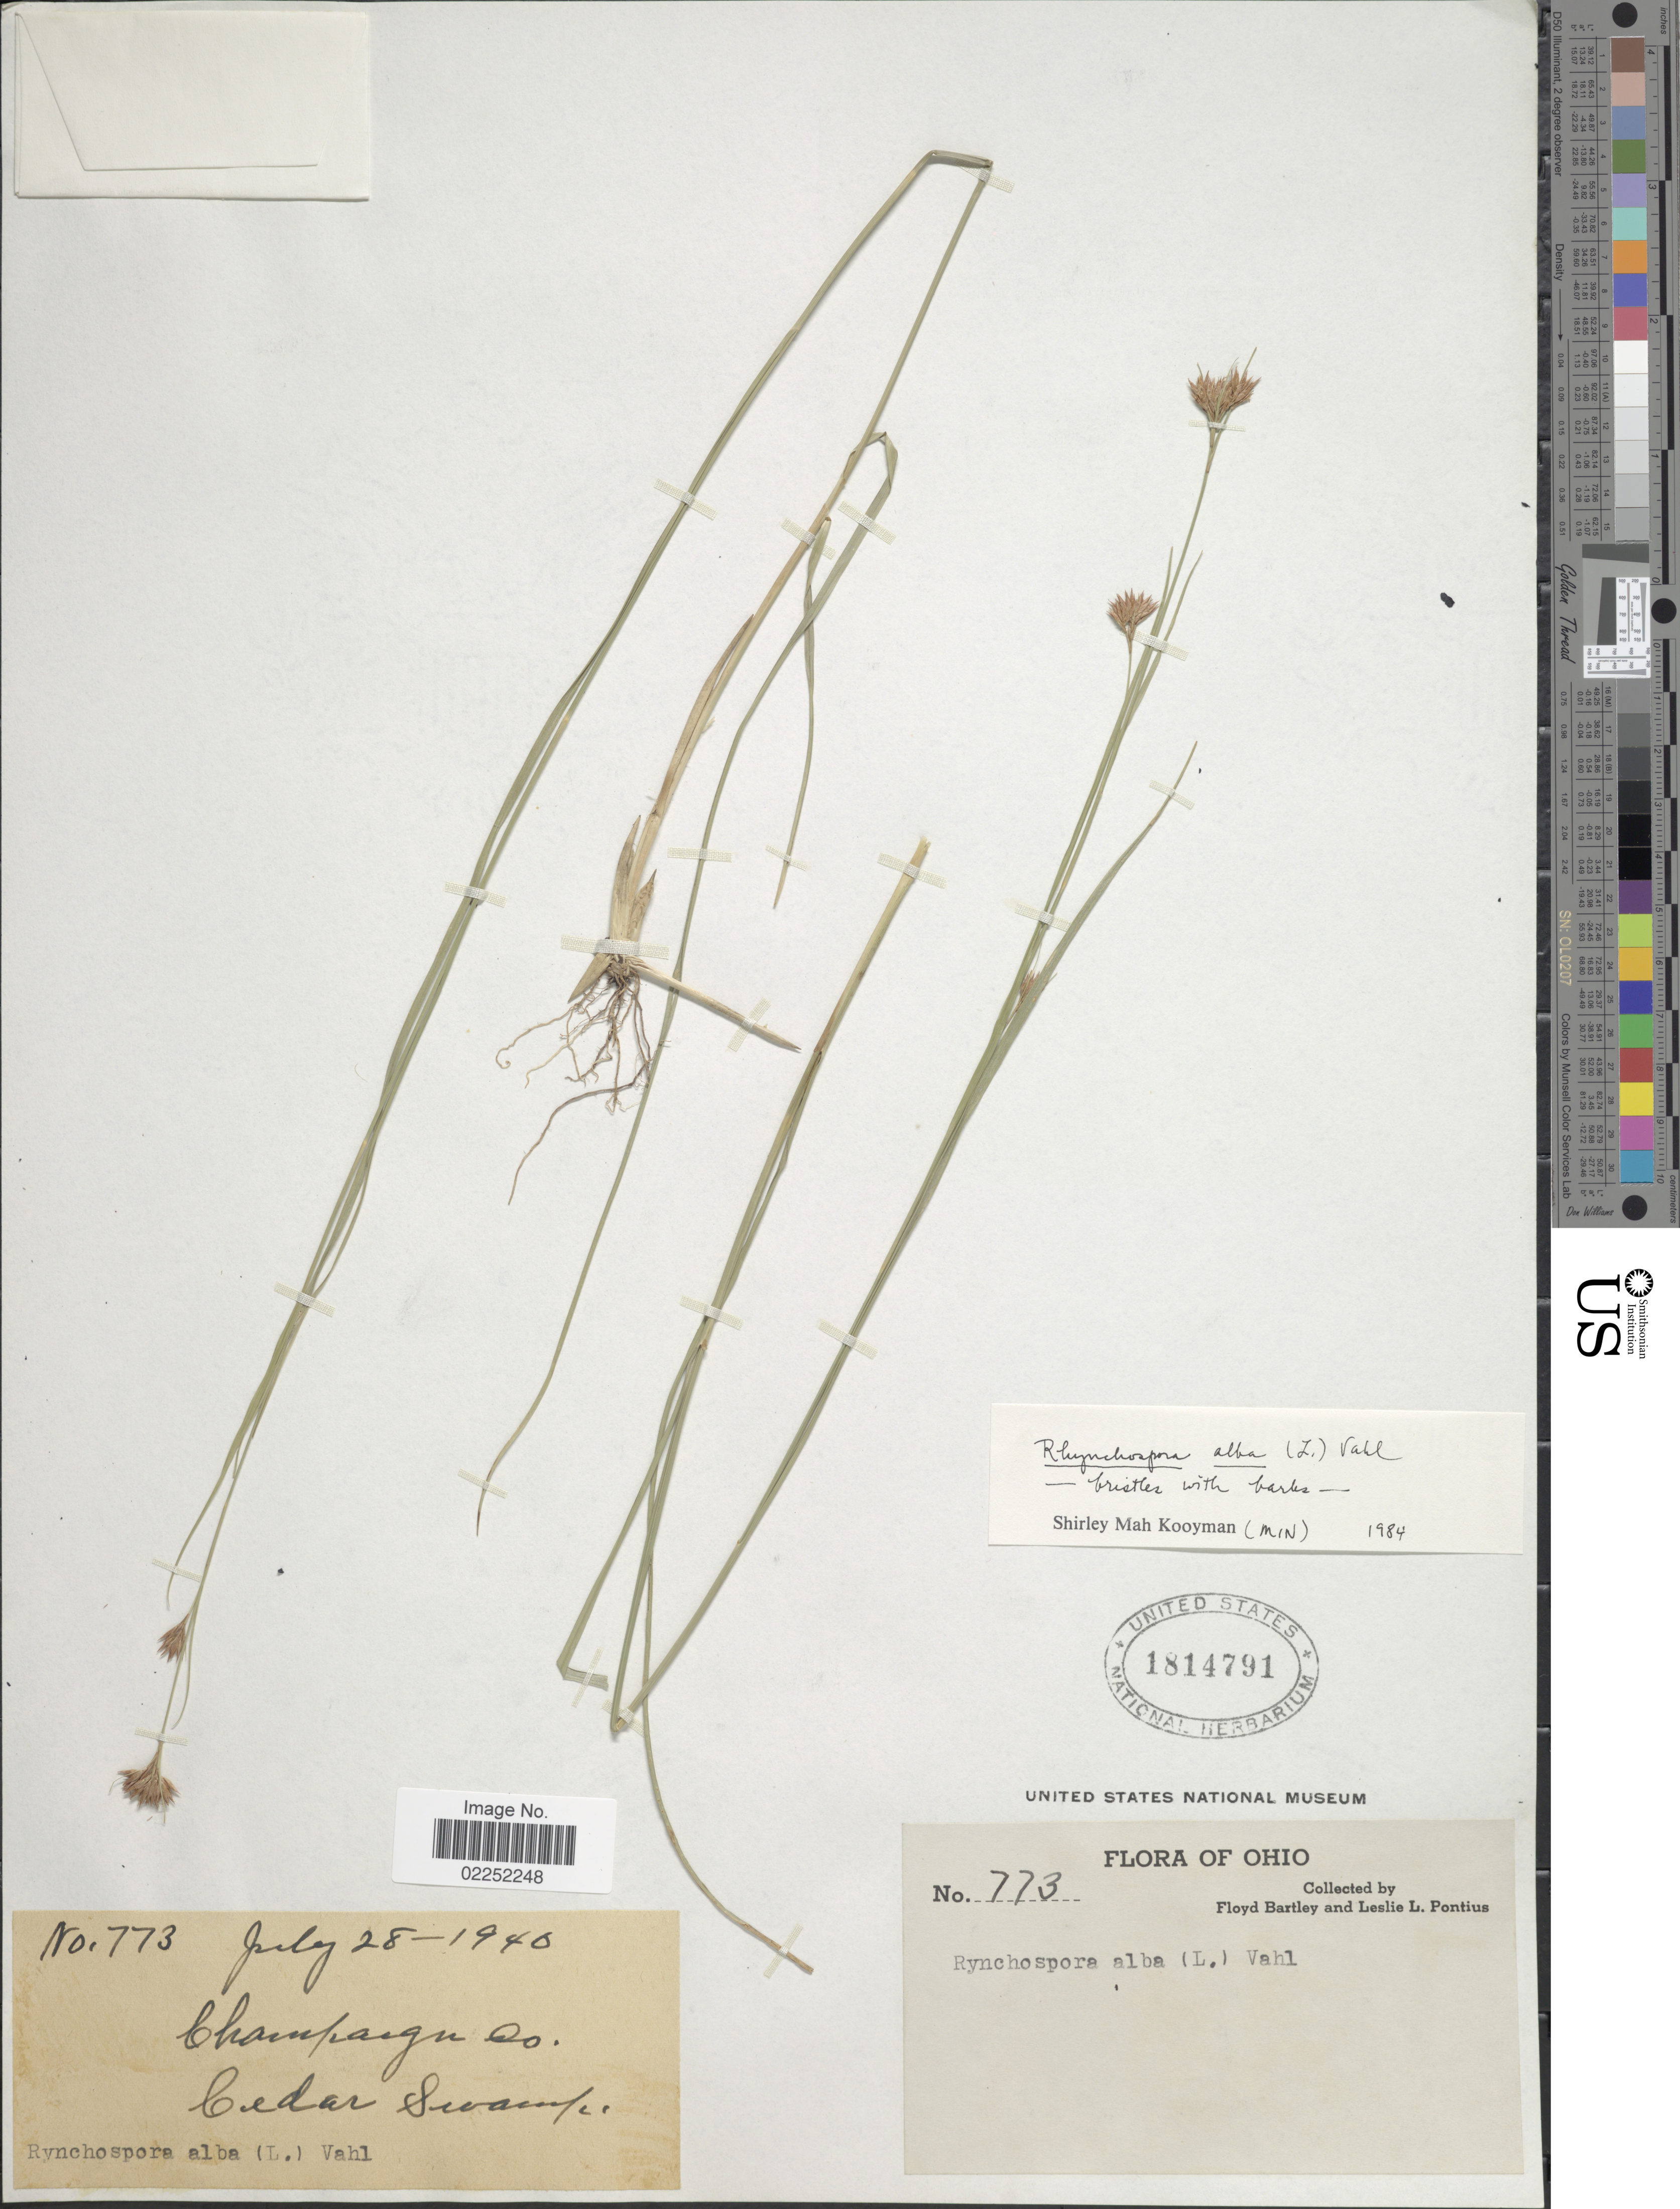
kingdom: Plantae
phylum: Tracheophyta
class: Liliopsida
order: Poales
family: Cyperaceae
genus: Rhynchospora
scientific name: Rhynchospora alba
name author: (L.) Vahl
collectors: F. Bartley & L. Pontius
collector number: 773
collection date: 1940-07-28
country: United States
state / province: Ohio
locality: Champaign Co, Cedar Swamp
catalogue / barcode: US 1814791